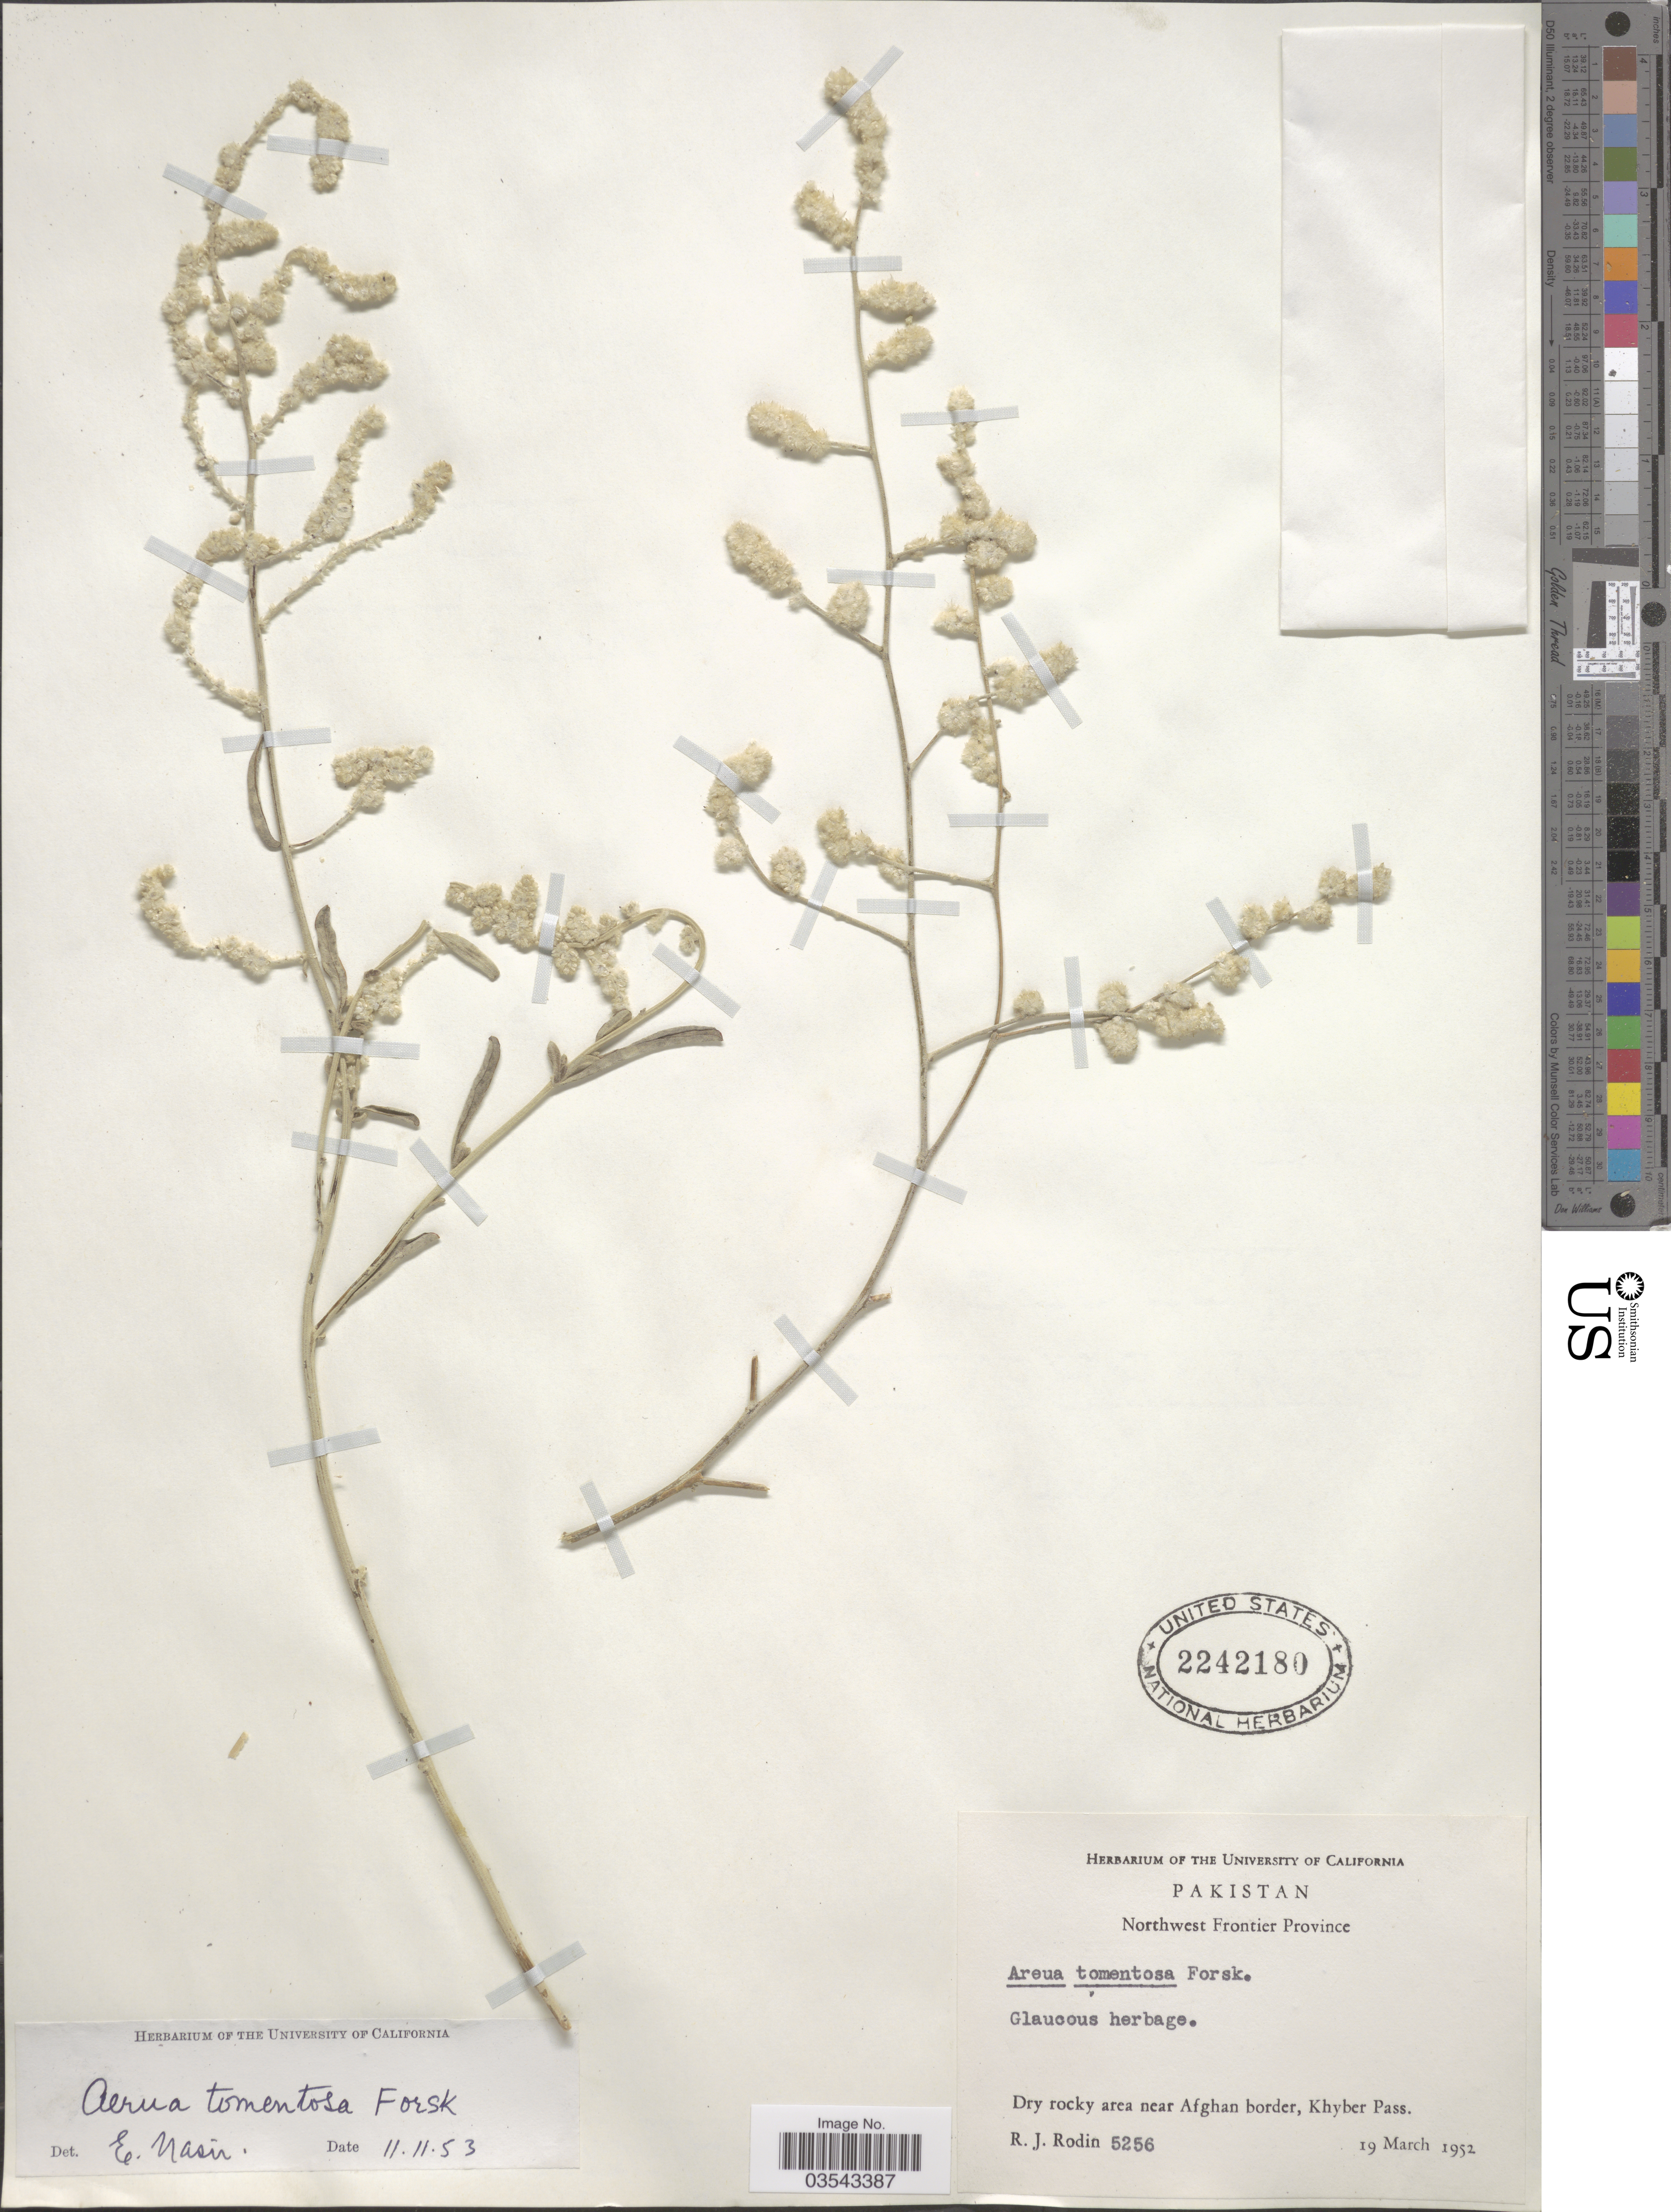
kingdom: Plantae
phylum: Tracheophyta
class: Magnoliopsida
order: Caryophyllales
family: Amaranthaceae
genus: Aerva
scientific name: Aerva javanica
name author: (Burm. f.) Juss. ex Schult.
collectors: R. J. Rodin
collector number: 5256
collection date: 1952-03-19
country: Pakistan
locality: Northwest Frontier Province. Dry rocky area near Afghan border, Khyber Pass.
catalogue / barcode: US 2242180